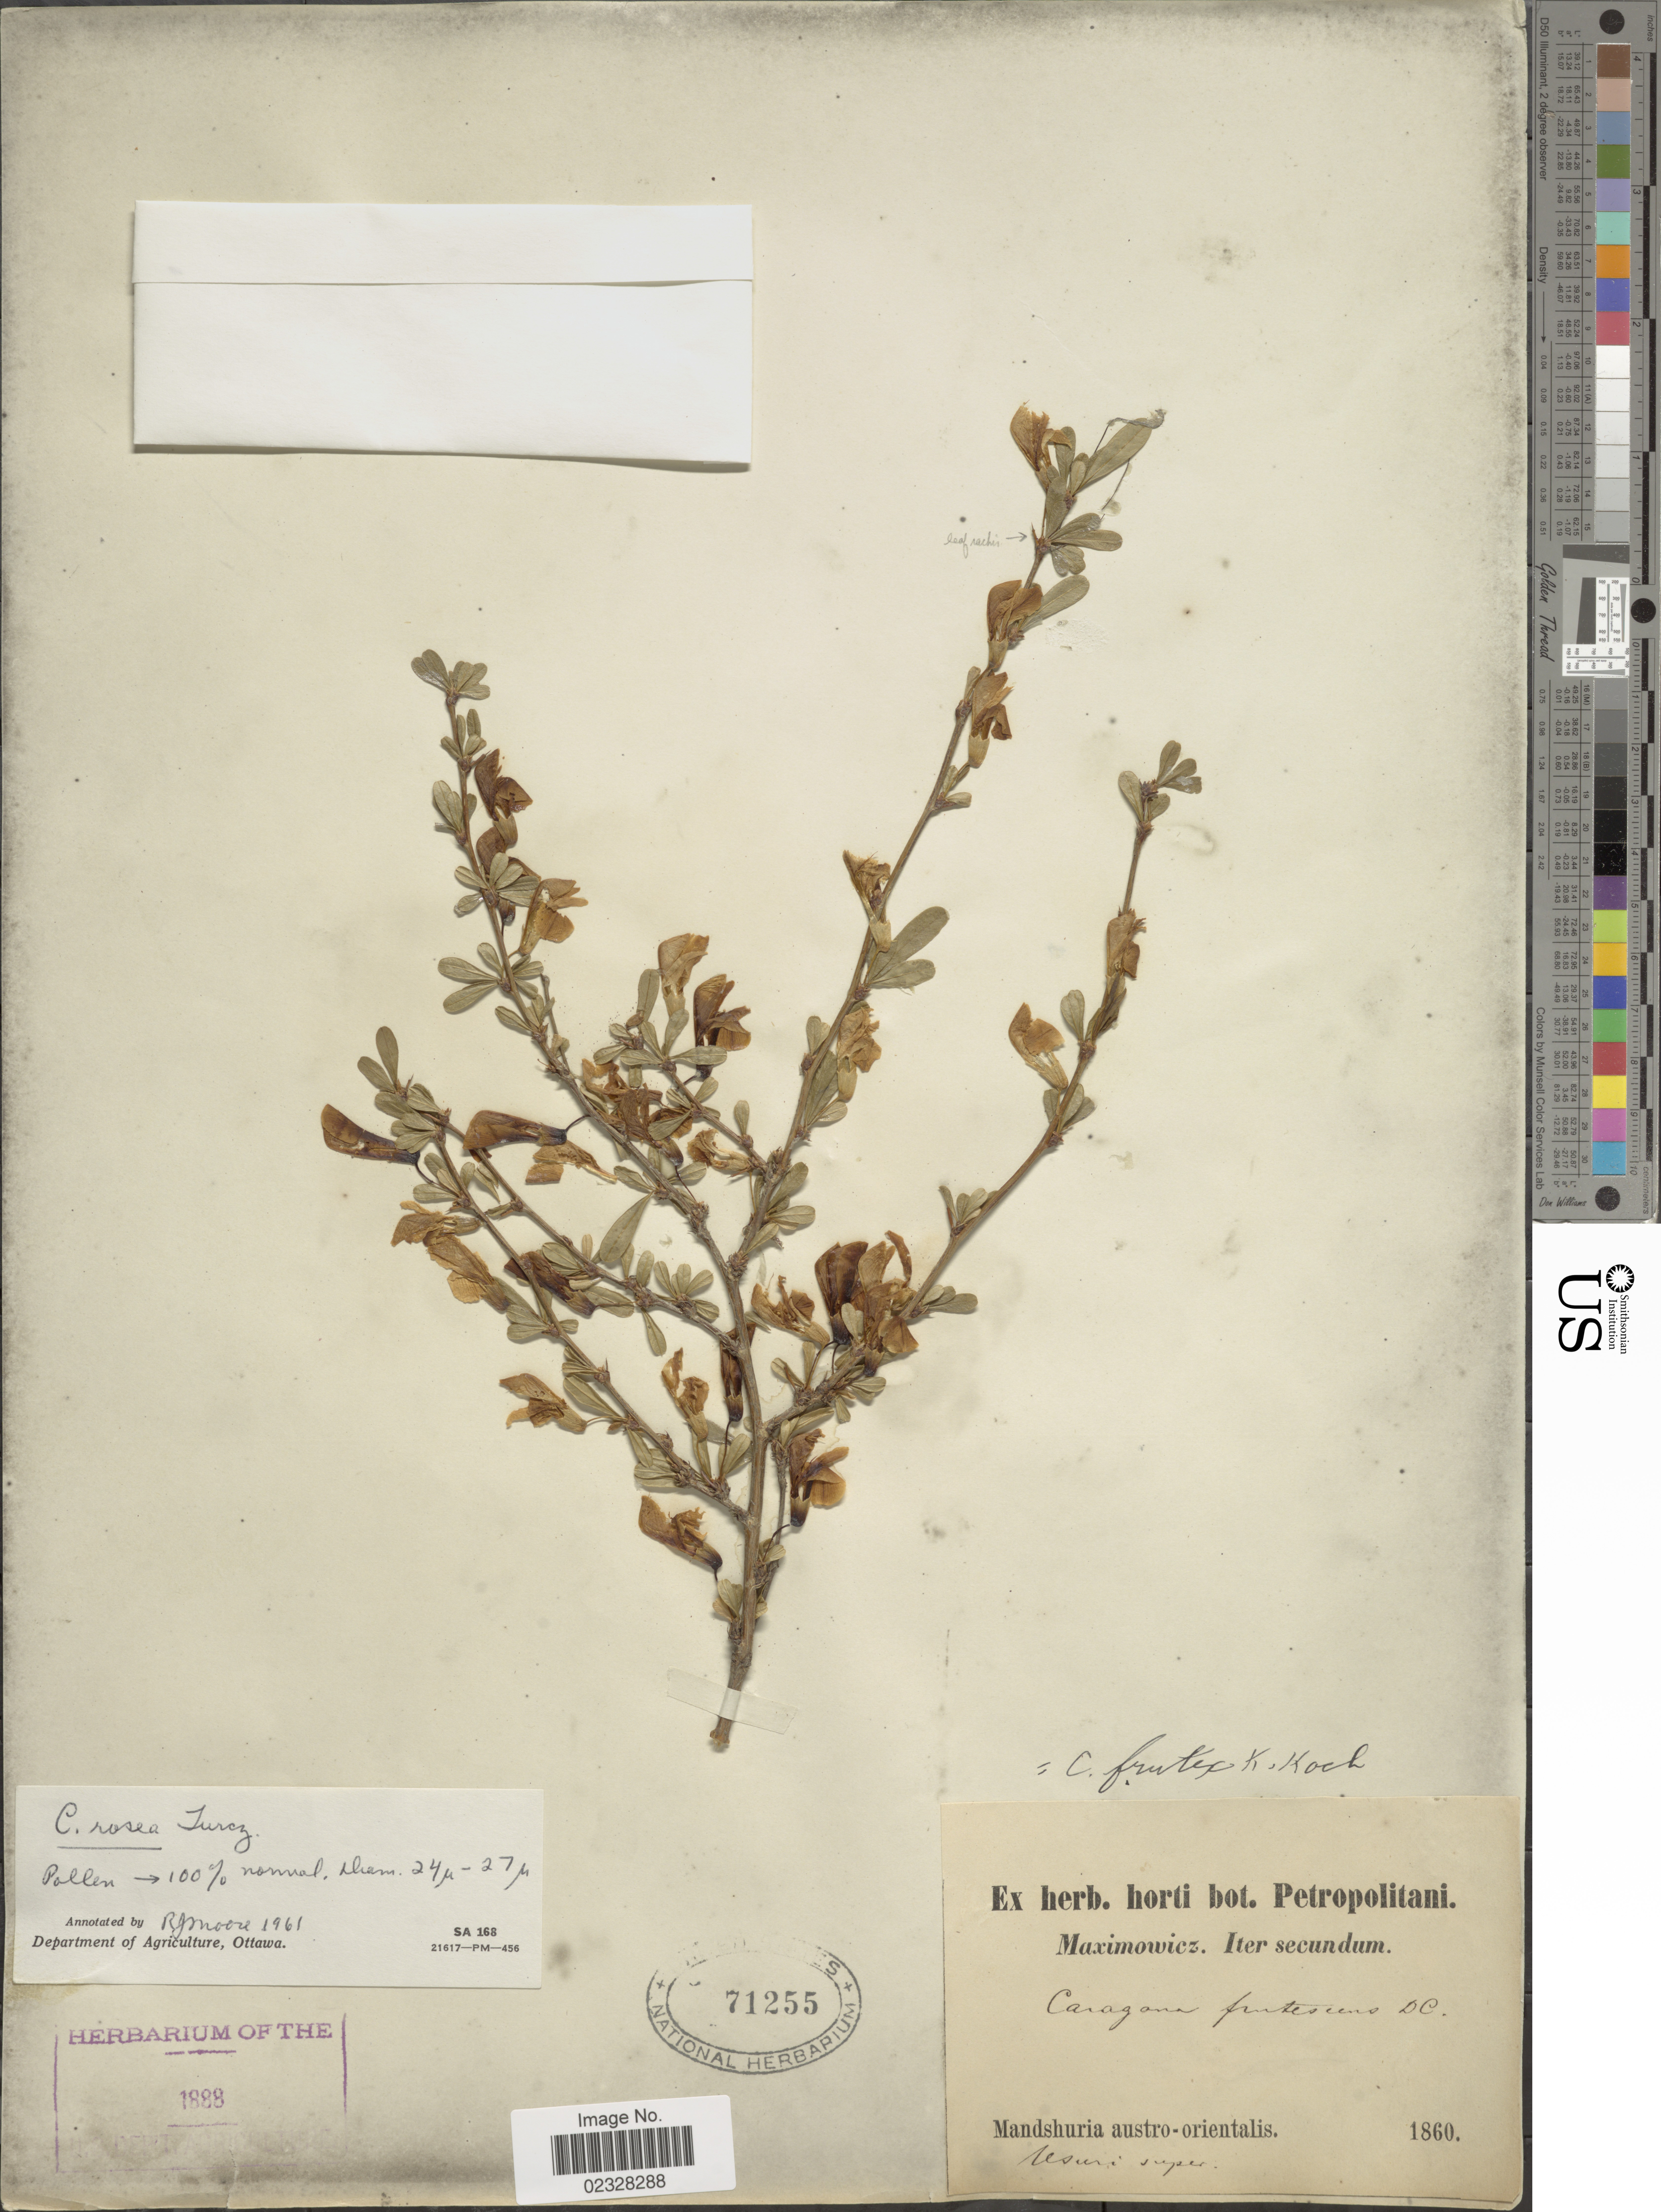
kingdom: Plantae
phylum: Tracheophyta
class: Magnoliopsida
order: Fabales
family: Fabaceae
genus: Caragana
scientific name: Caragana rosea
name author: Maxim.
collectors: -. Maximowicz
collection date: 1860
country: China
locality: Mandshuria austro-orientalis. Usuri.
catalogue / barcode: US 71255